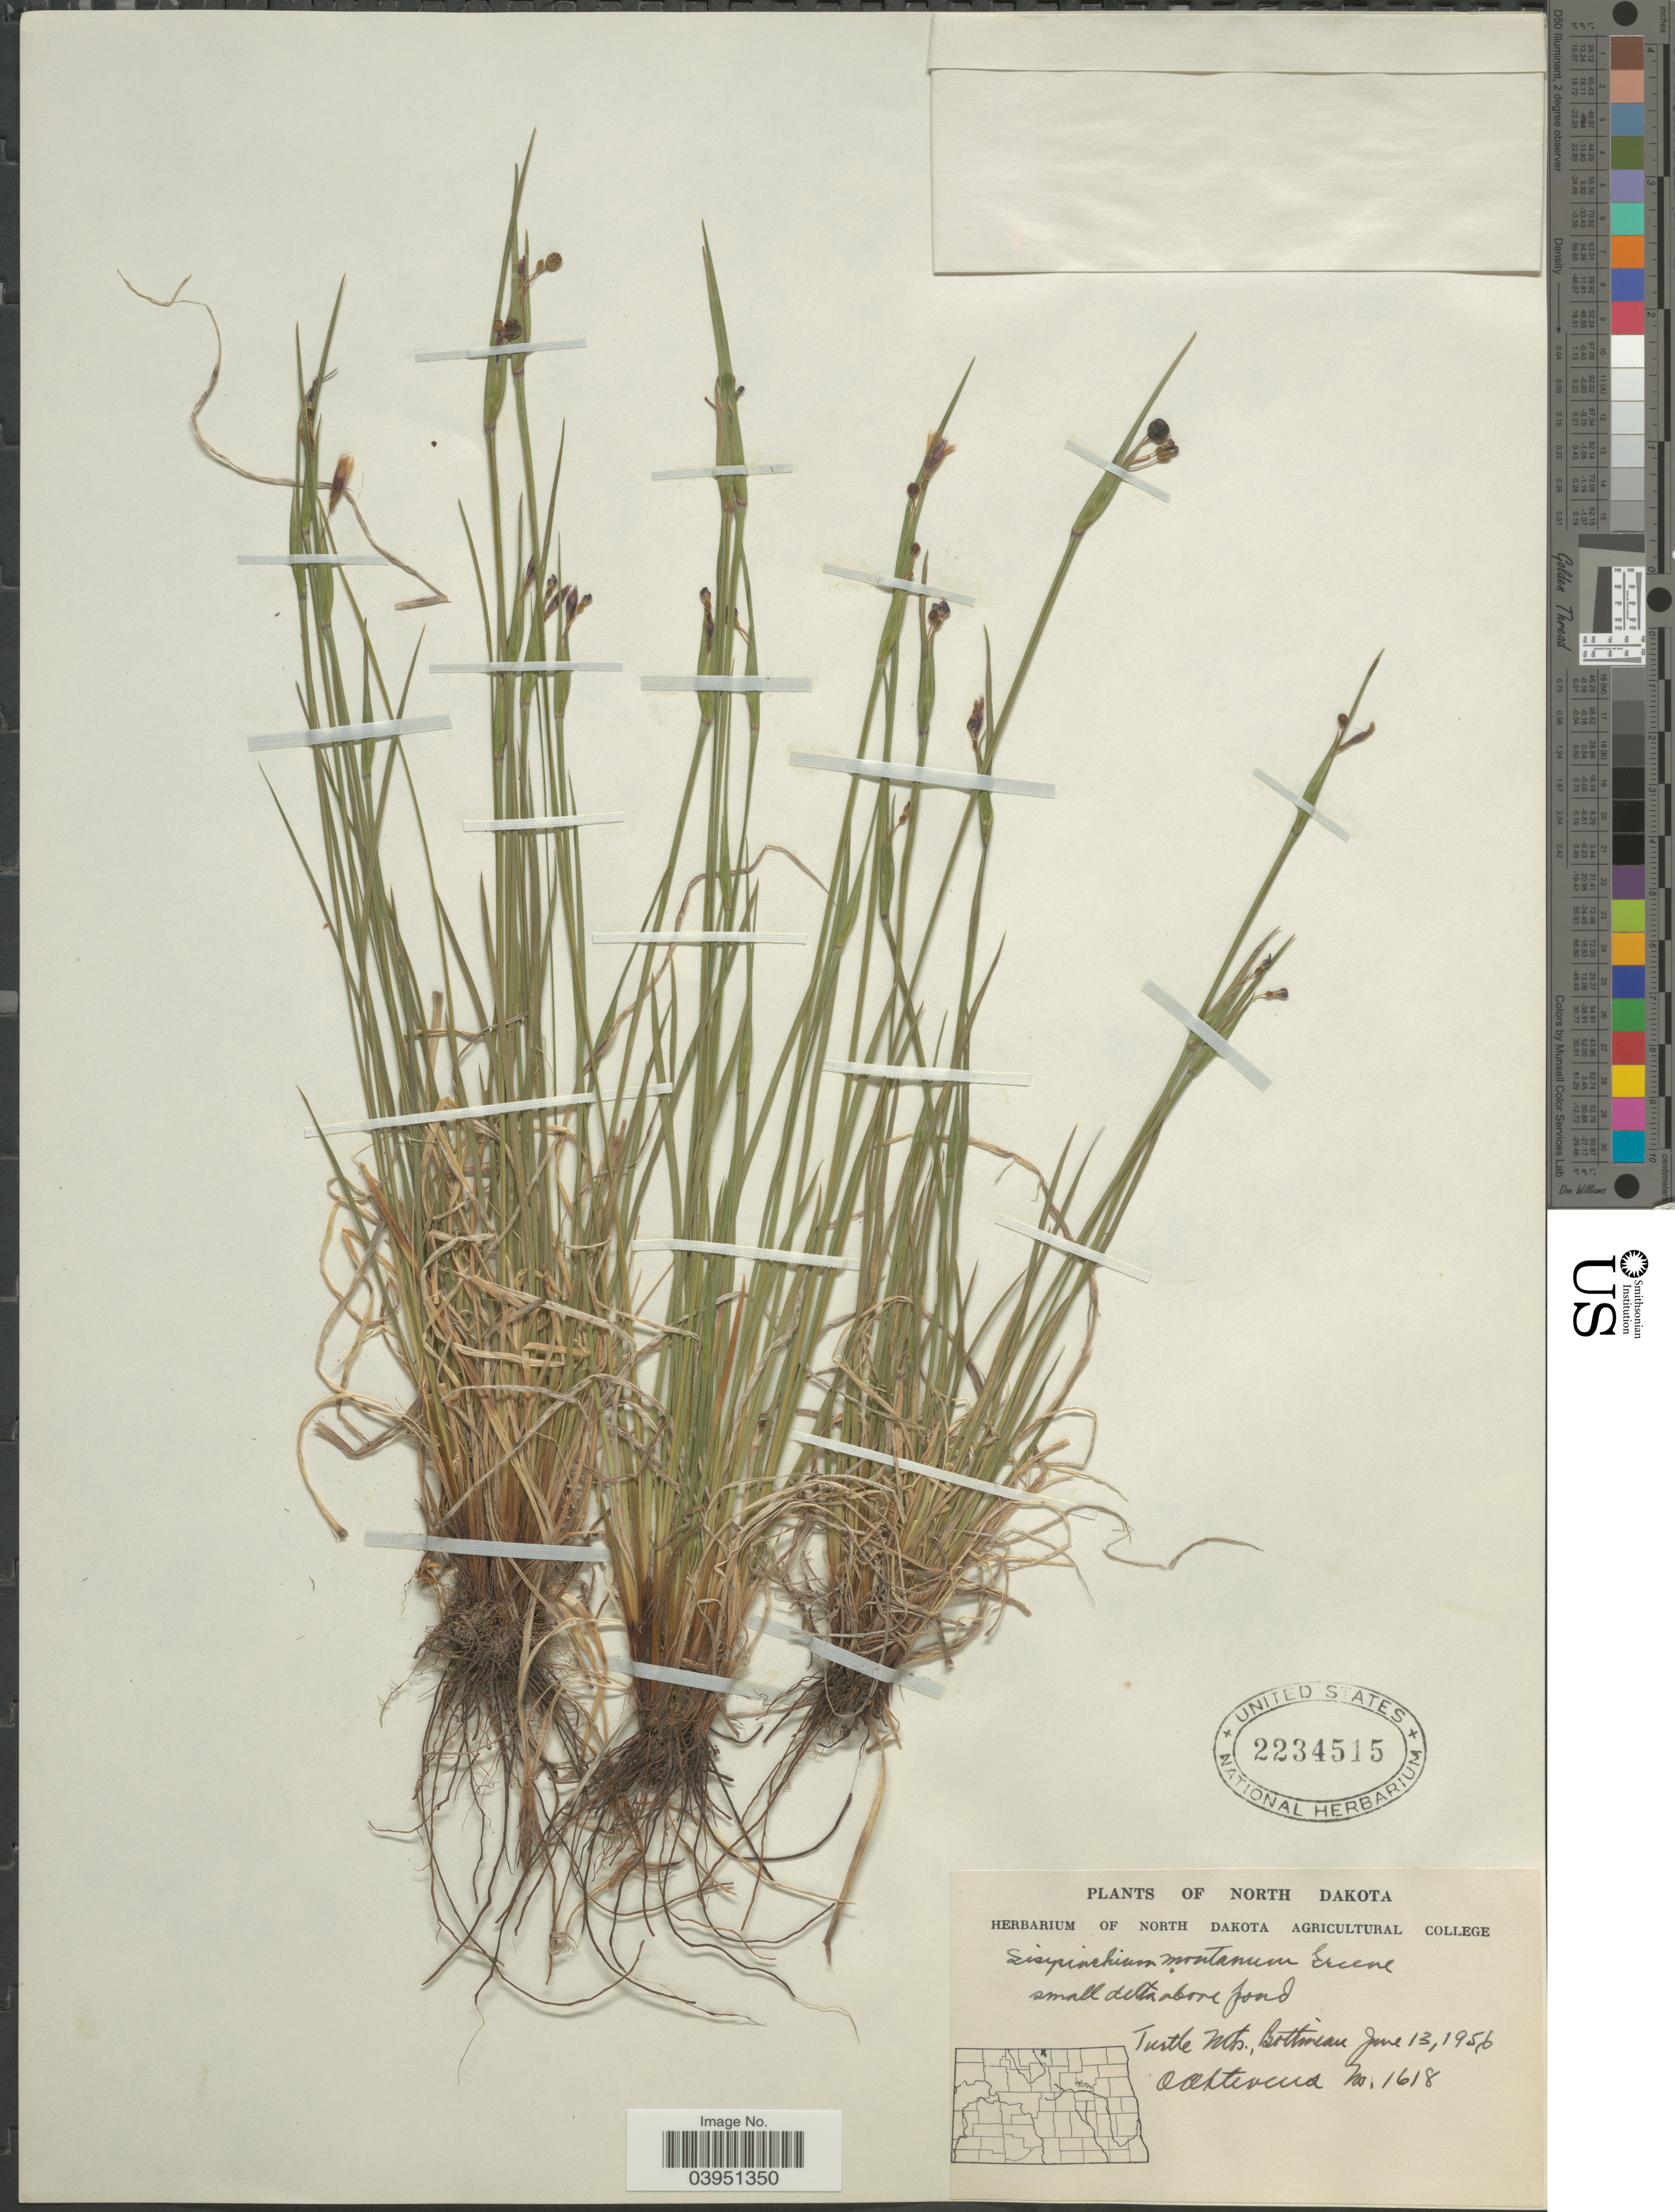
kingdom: Plantae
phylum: Tracheophyta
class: Liliopsida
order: Asparagales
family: Iridaceae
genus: Sisyrinchium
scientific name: Sisyrinchium montanum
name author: Greene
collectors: O. A. Stevens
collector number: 1618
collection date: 1956-06-13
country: United States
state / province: North Dakota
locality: Turtle Mts., Bottineau.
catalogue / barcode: US 2234515